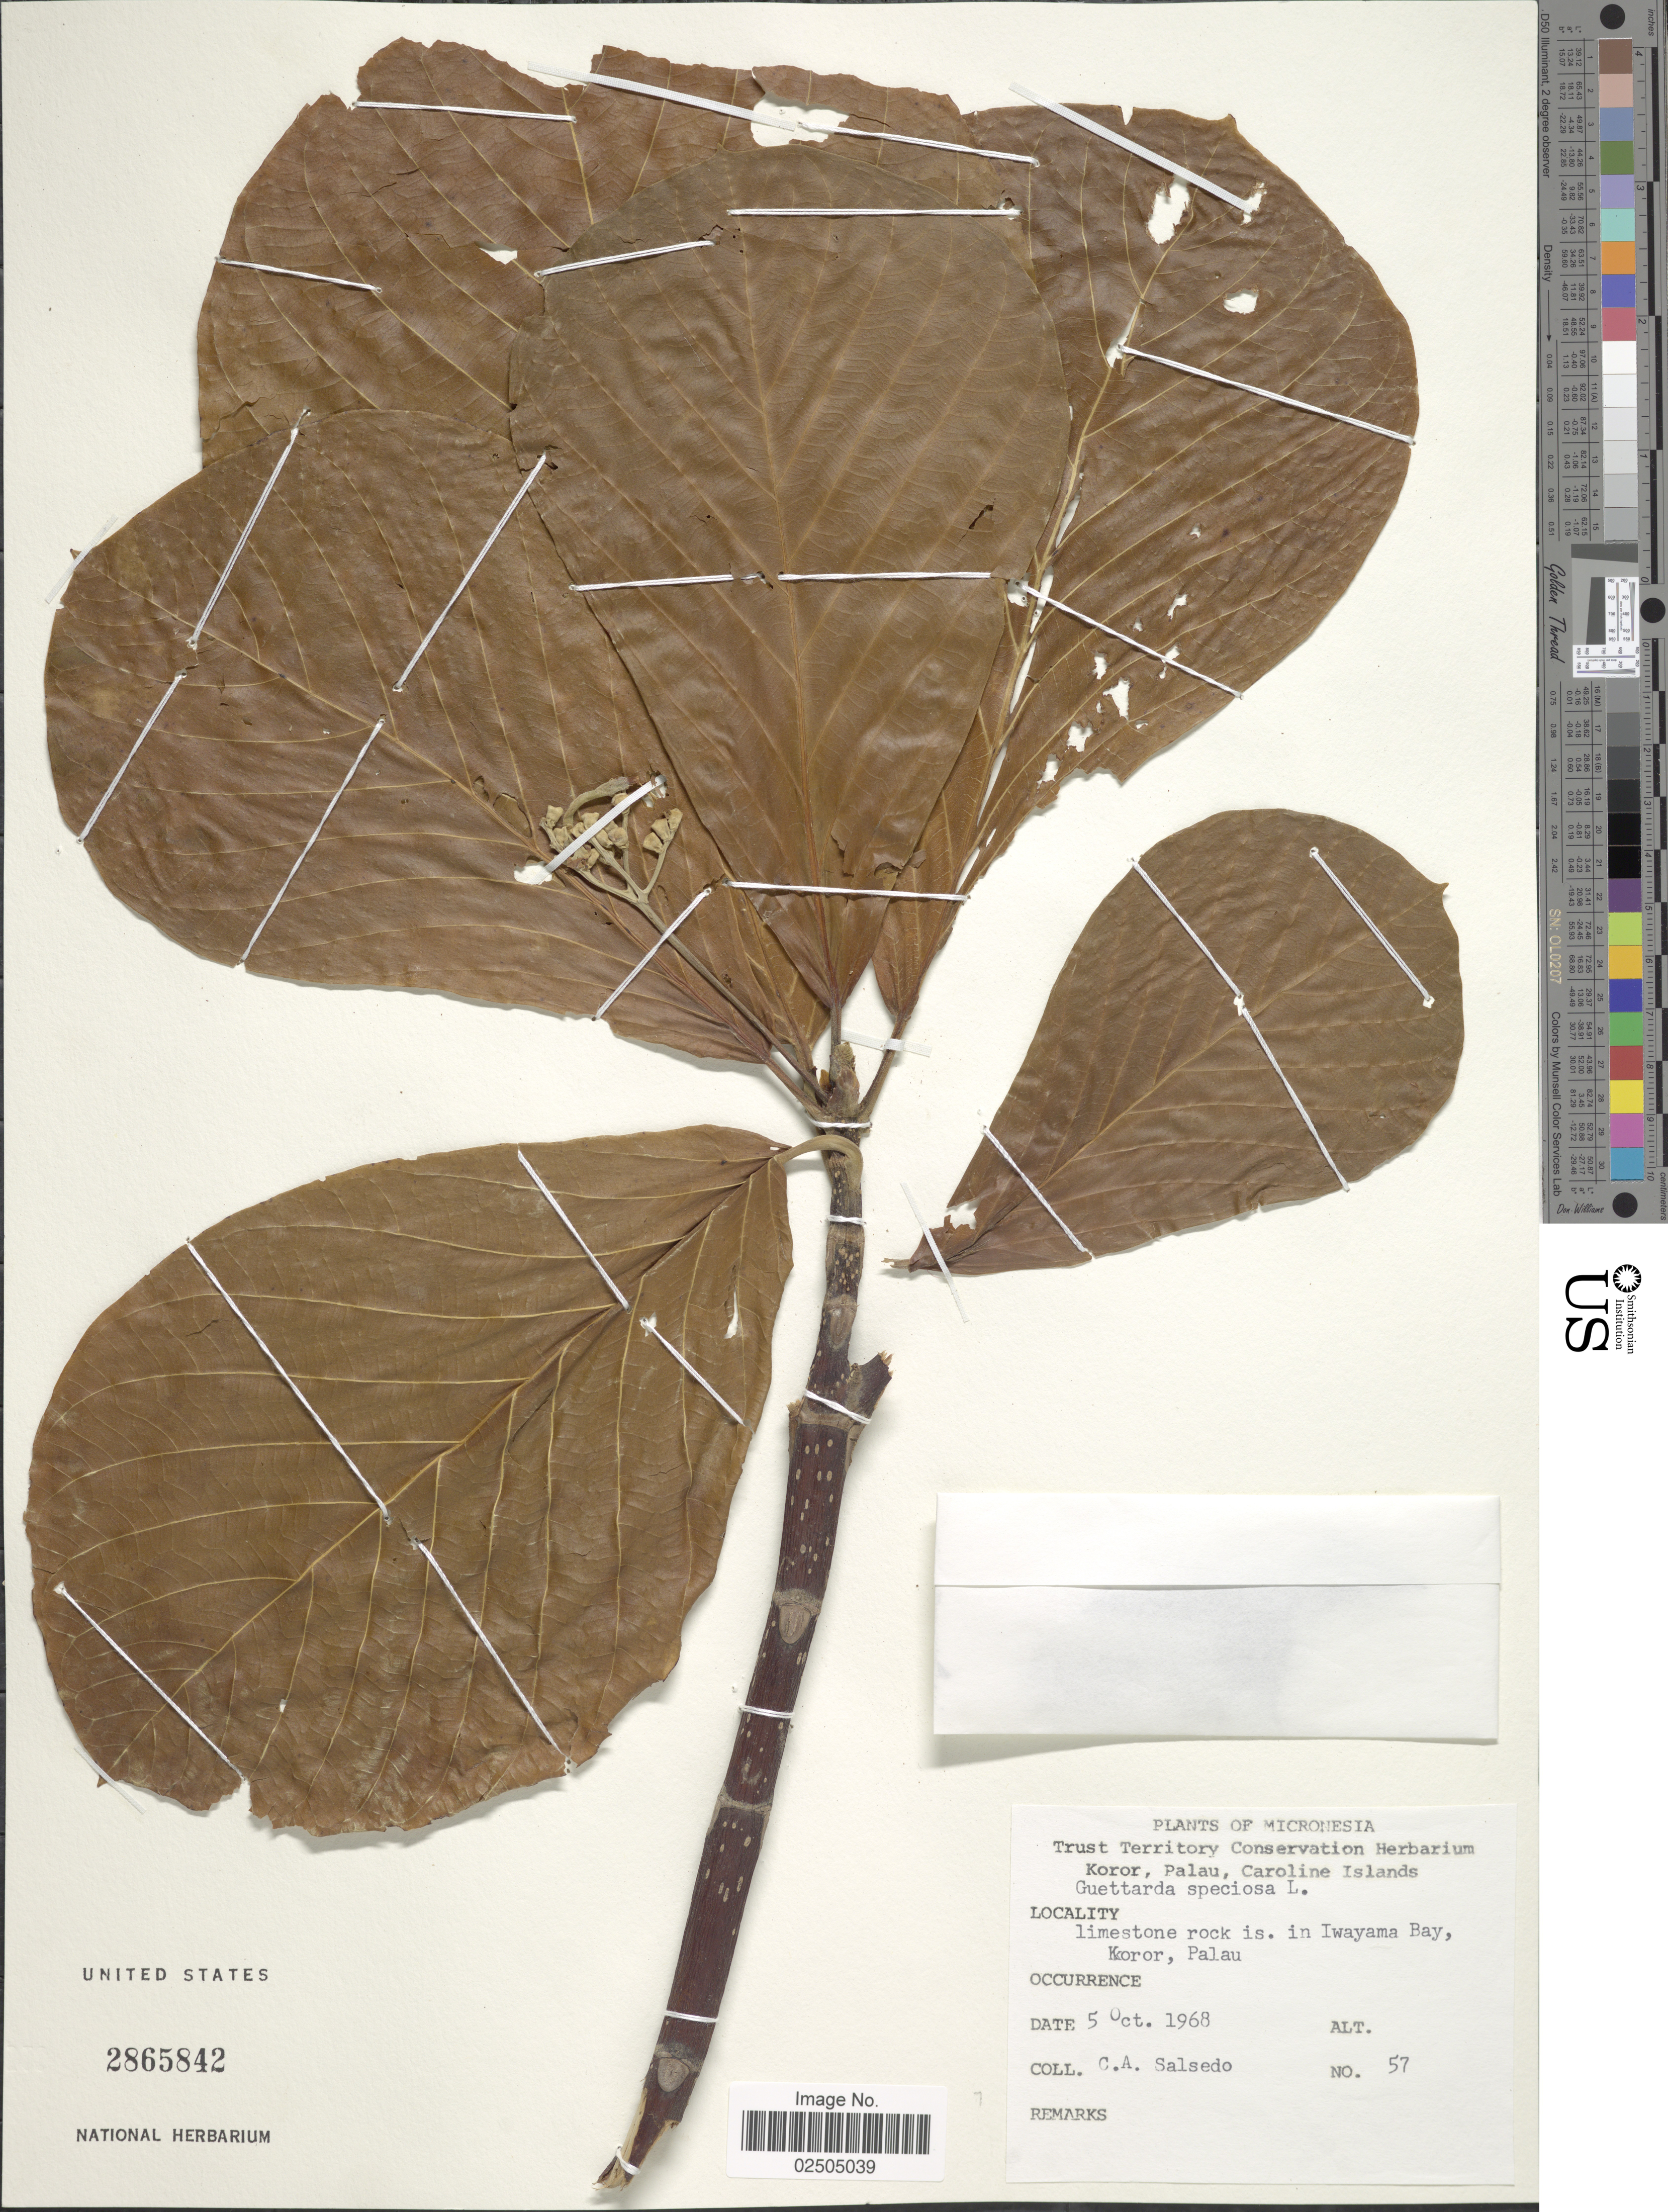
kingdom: Plantae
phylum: Tracheophyta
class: Magnoliopsida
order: Gentianales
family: Rubiaceae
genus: Guettarda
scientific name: Guettarda speciosa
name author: L.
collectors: C.A. Salsedo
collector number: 57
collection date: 1968-10-05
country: Palau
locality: Limestone rock is. in Iwayama Bay, Koror, Palau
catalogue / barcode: US 2865842